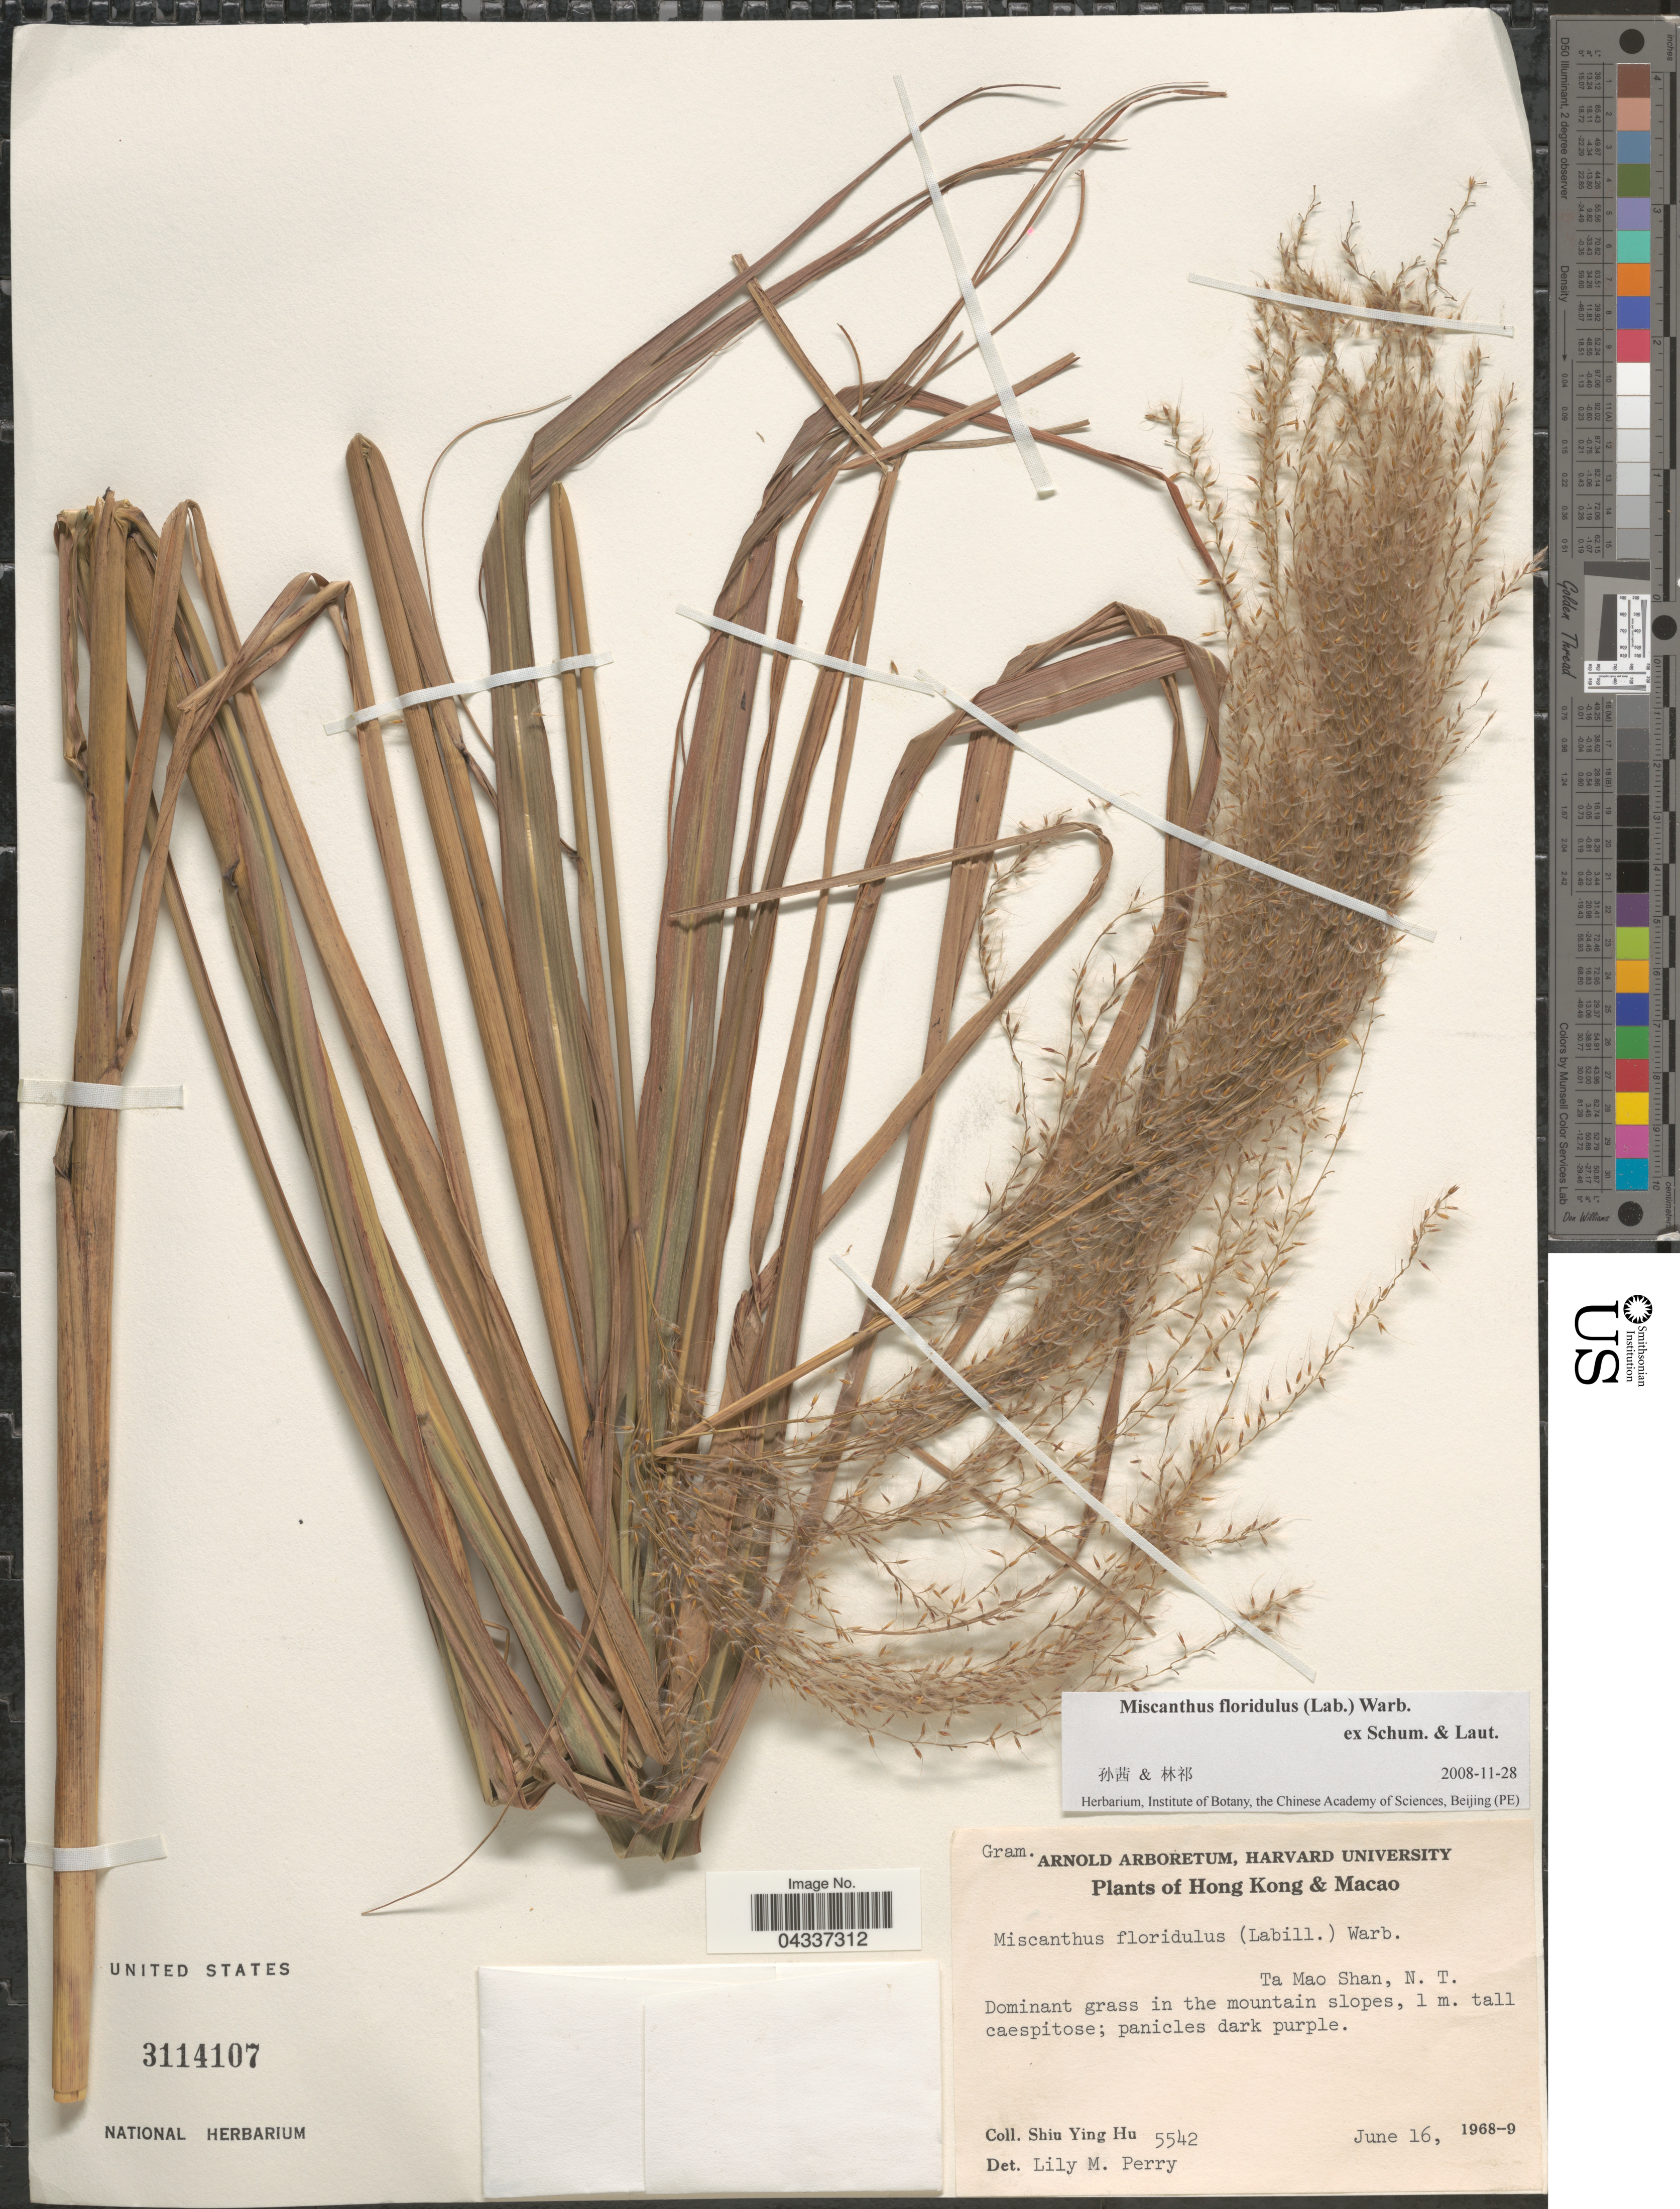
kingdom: Plantae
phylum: Tracheophyta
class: Liliopsida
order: Poales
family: Poaceae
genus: Miscanthus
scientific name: Miscanthus floridulus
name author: (Labill.) Warb.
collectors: S. Y. Hu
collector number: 5542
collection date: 1968-06-16/1969-06-16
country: China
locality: Hong Kong & Macao. Ta Mao Shan, N. T.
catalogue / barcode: US 3114107